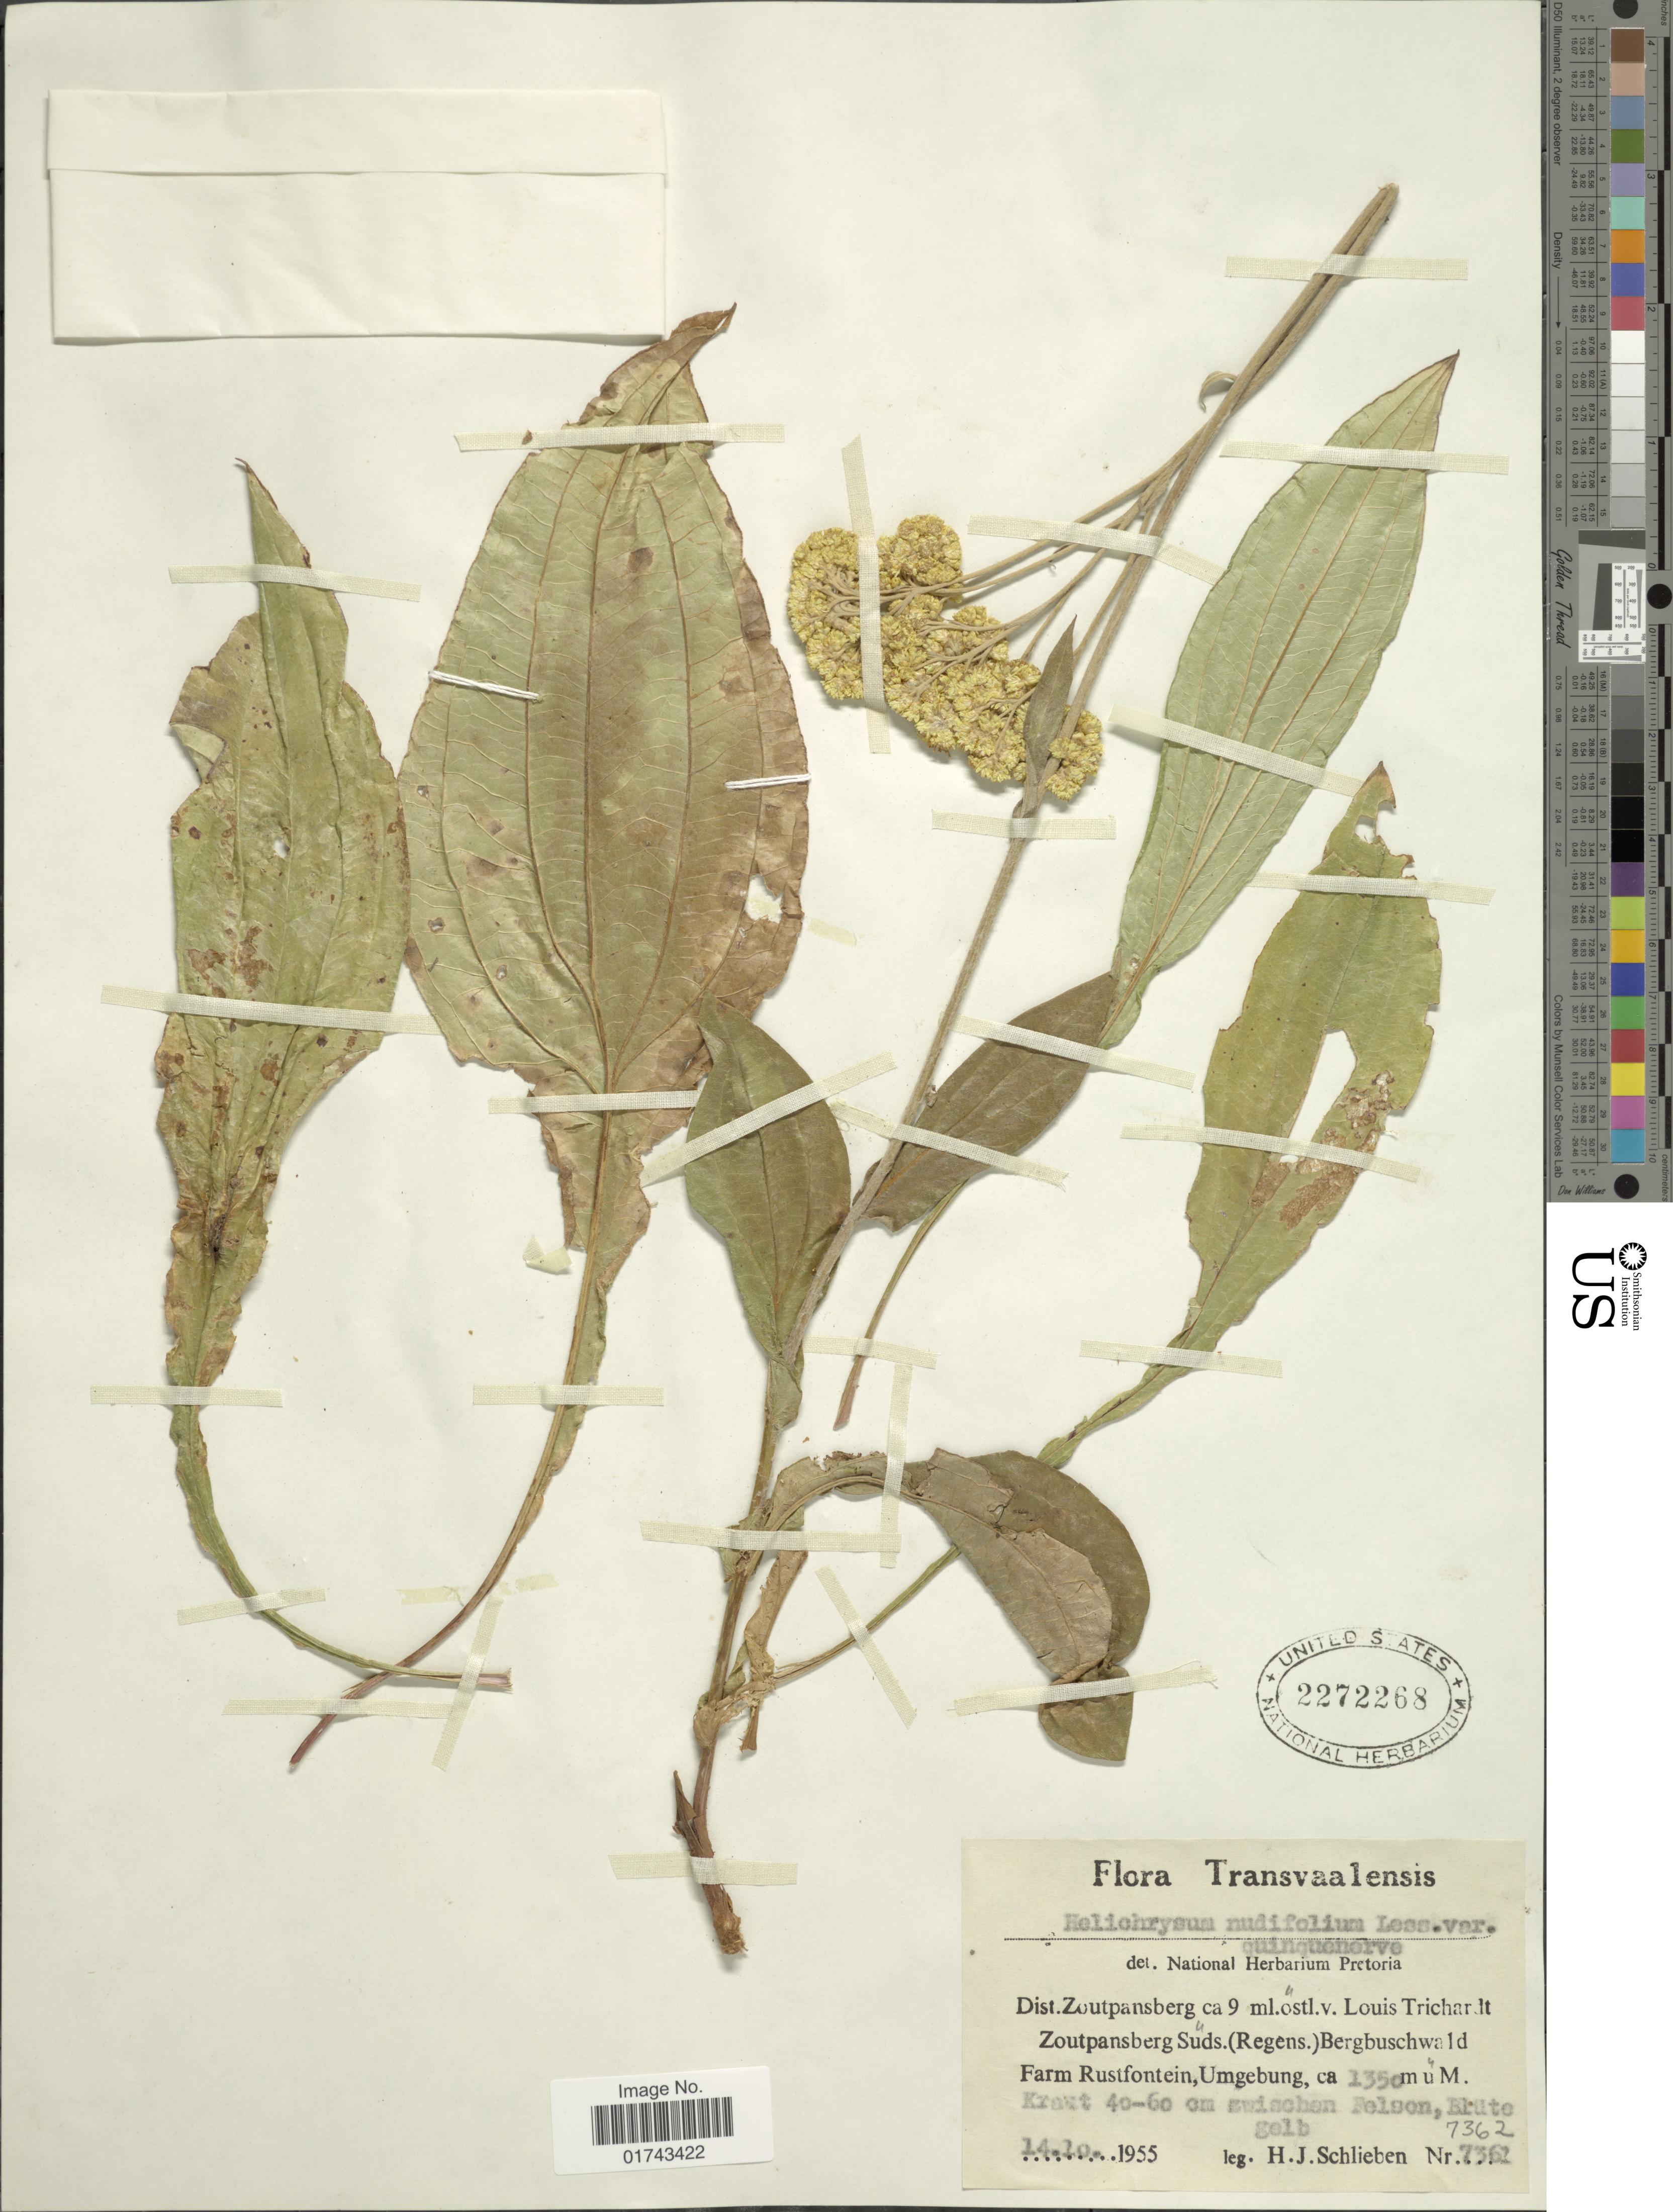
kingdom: Plantae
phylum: Tracheophyta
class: Magnoliopsida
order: Asterales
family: Asteraceae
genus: Helichrysum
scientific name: Helichrysum nudifolium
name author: (L.) Less.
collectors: H. J. Schlieben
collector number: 7362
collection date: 1955-10-14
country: South Africa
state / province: Limpopo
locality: Transvaalensis, Dist. Zoutpansberg 9 ml. ostl. v. Louis Trichardt Zoutpansberg Suds (Regens), Bergbuschwald Farm Rustfontein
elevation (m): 1350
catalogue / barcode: US 2272268